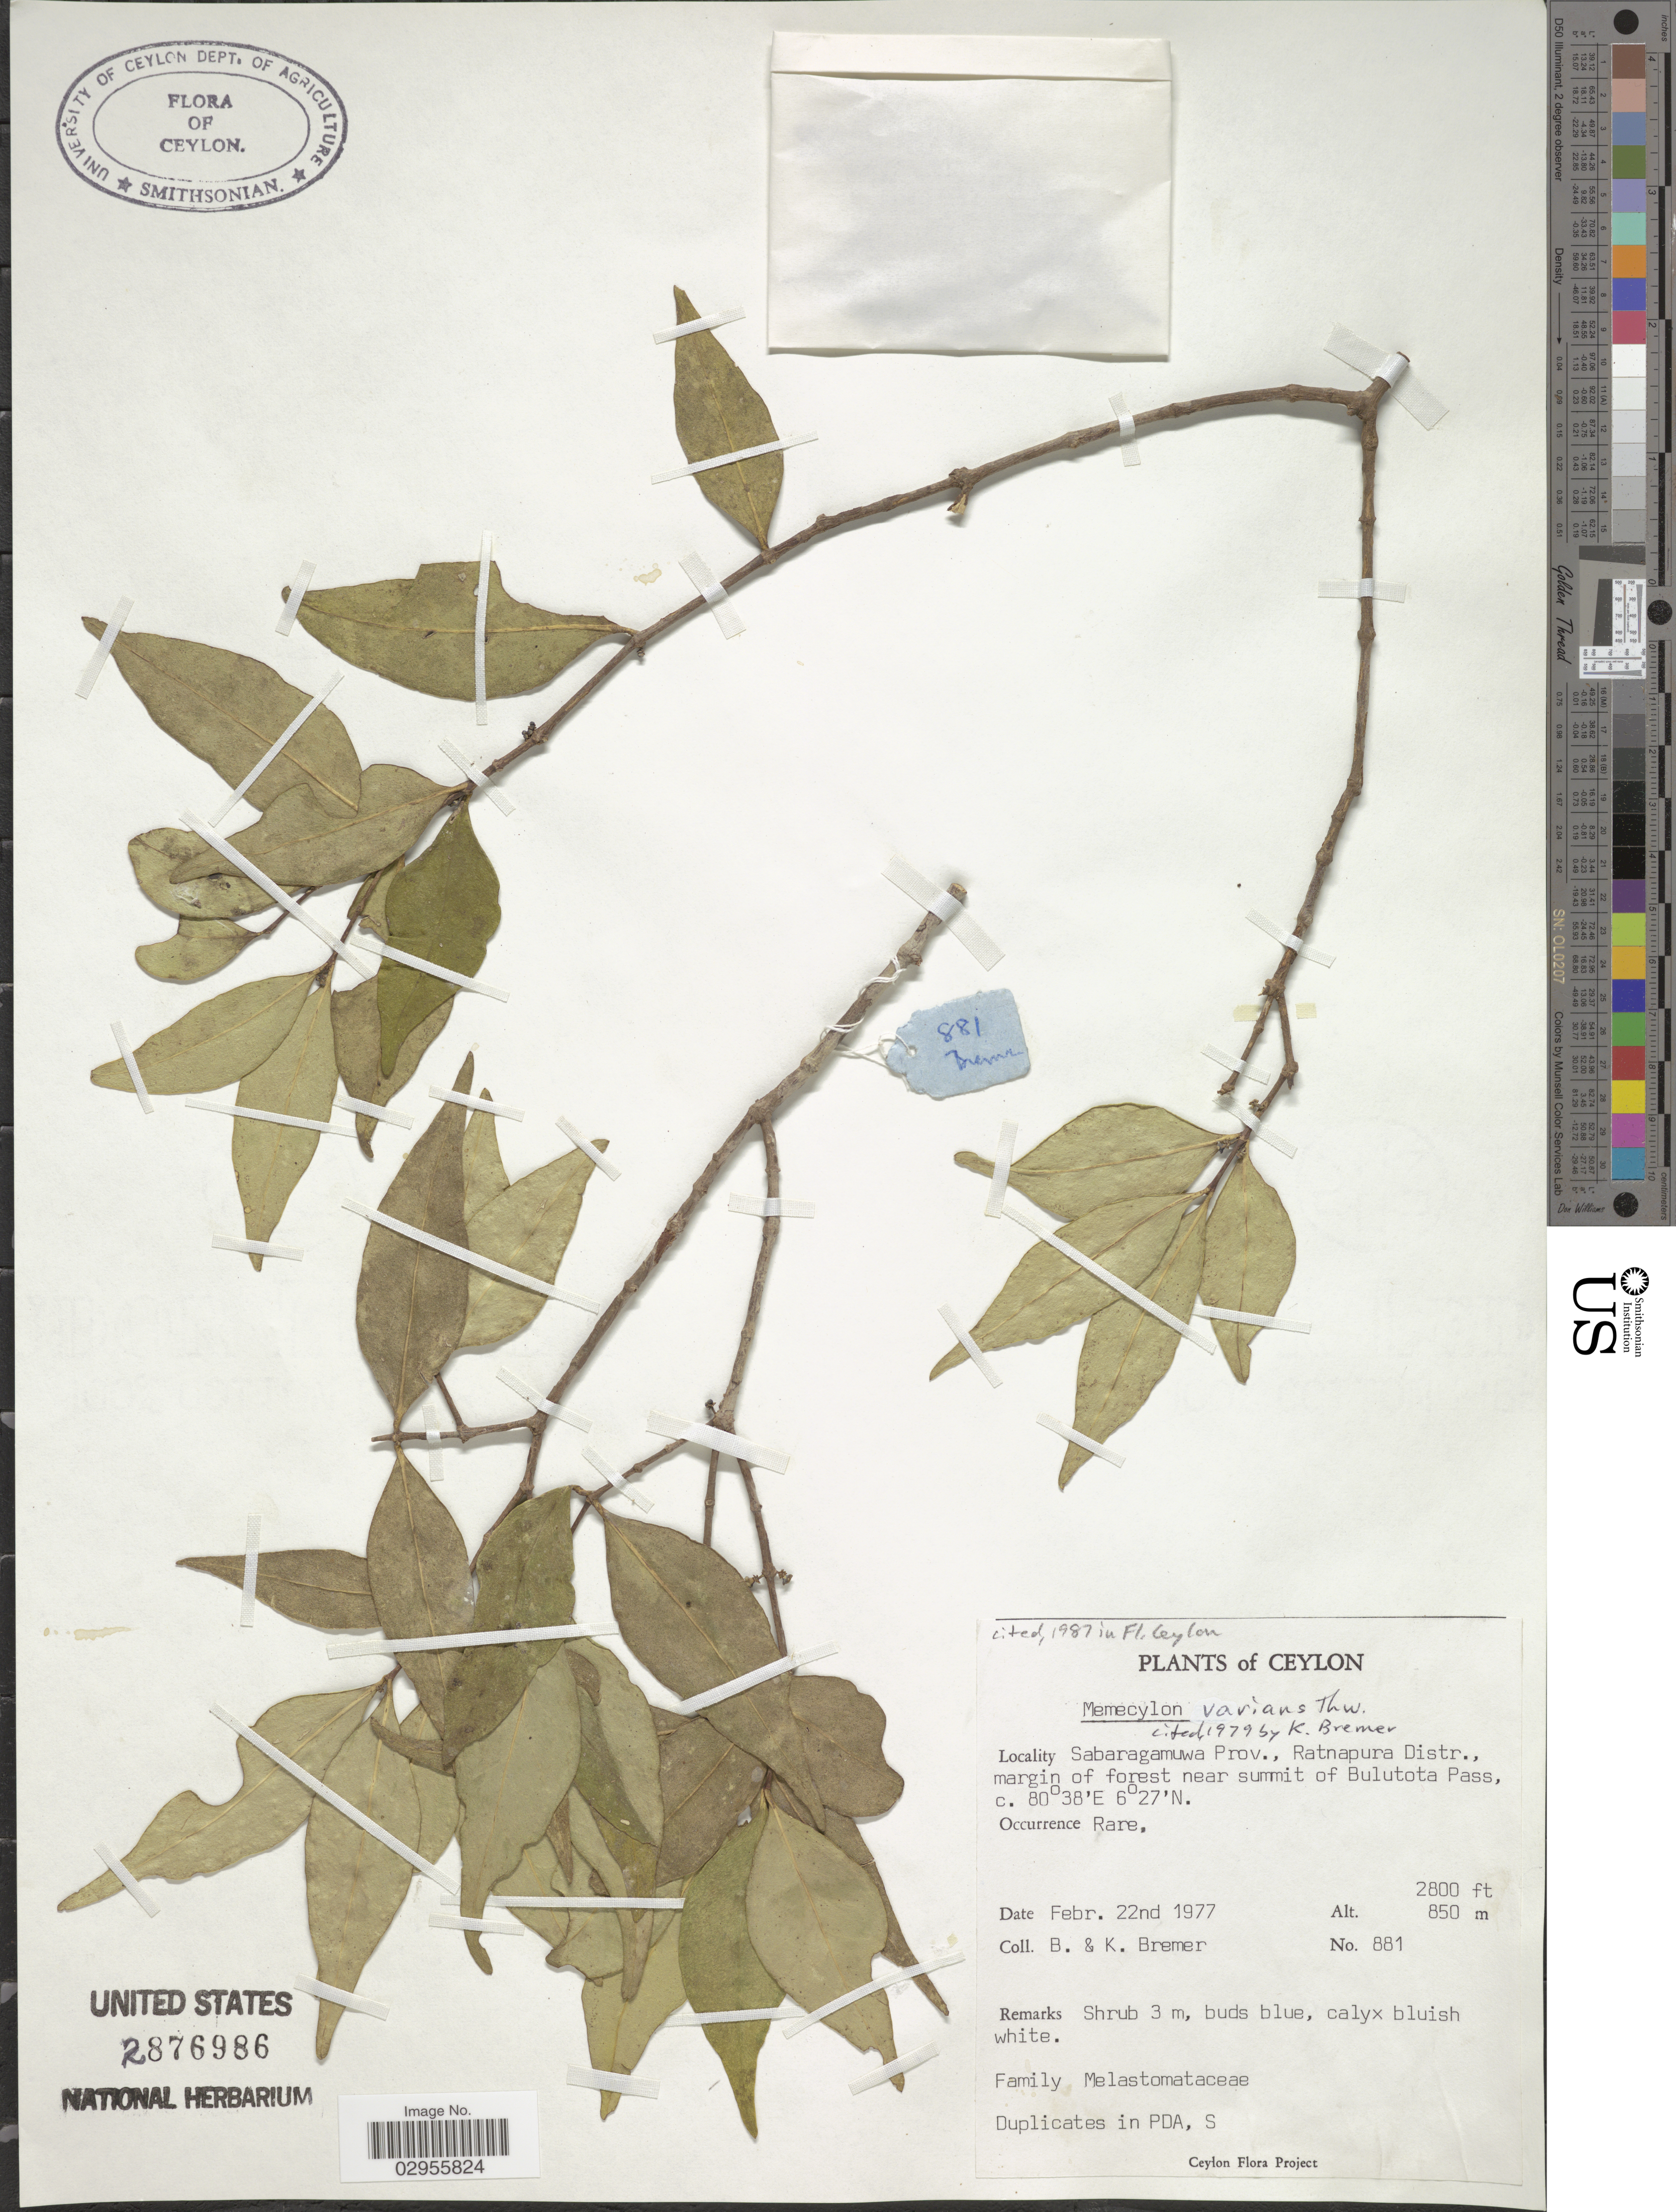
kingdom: Plantae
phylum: Tracheophyta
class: Magnoliopsida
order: Myrtales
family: Melastomataceae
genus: Memecylon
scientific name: Memecylon varians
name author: Thwaites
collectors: B. Bremer & K. Bremer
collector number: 881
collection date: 1977-02-22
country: Sri Lanka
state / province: Sabaragamuwa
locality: Ceylon, Ratnapura Distr., margin of forest near summit of Bulutota Pass.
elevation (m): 853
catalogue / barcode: US 2876986